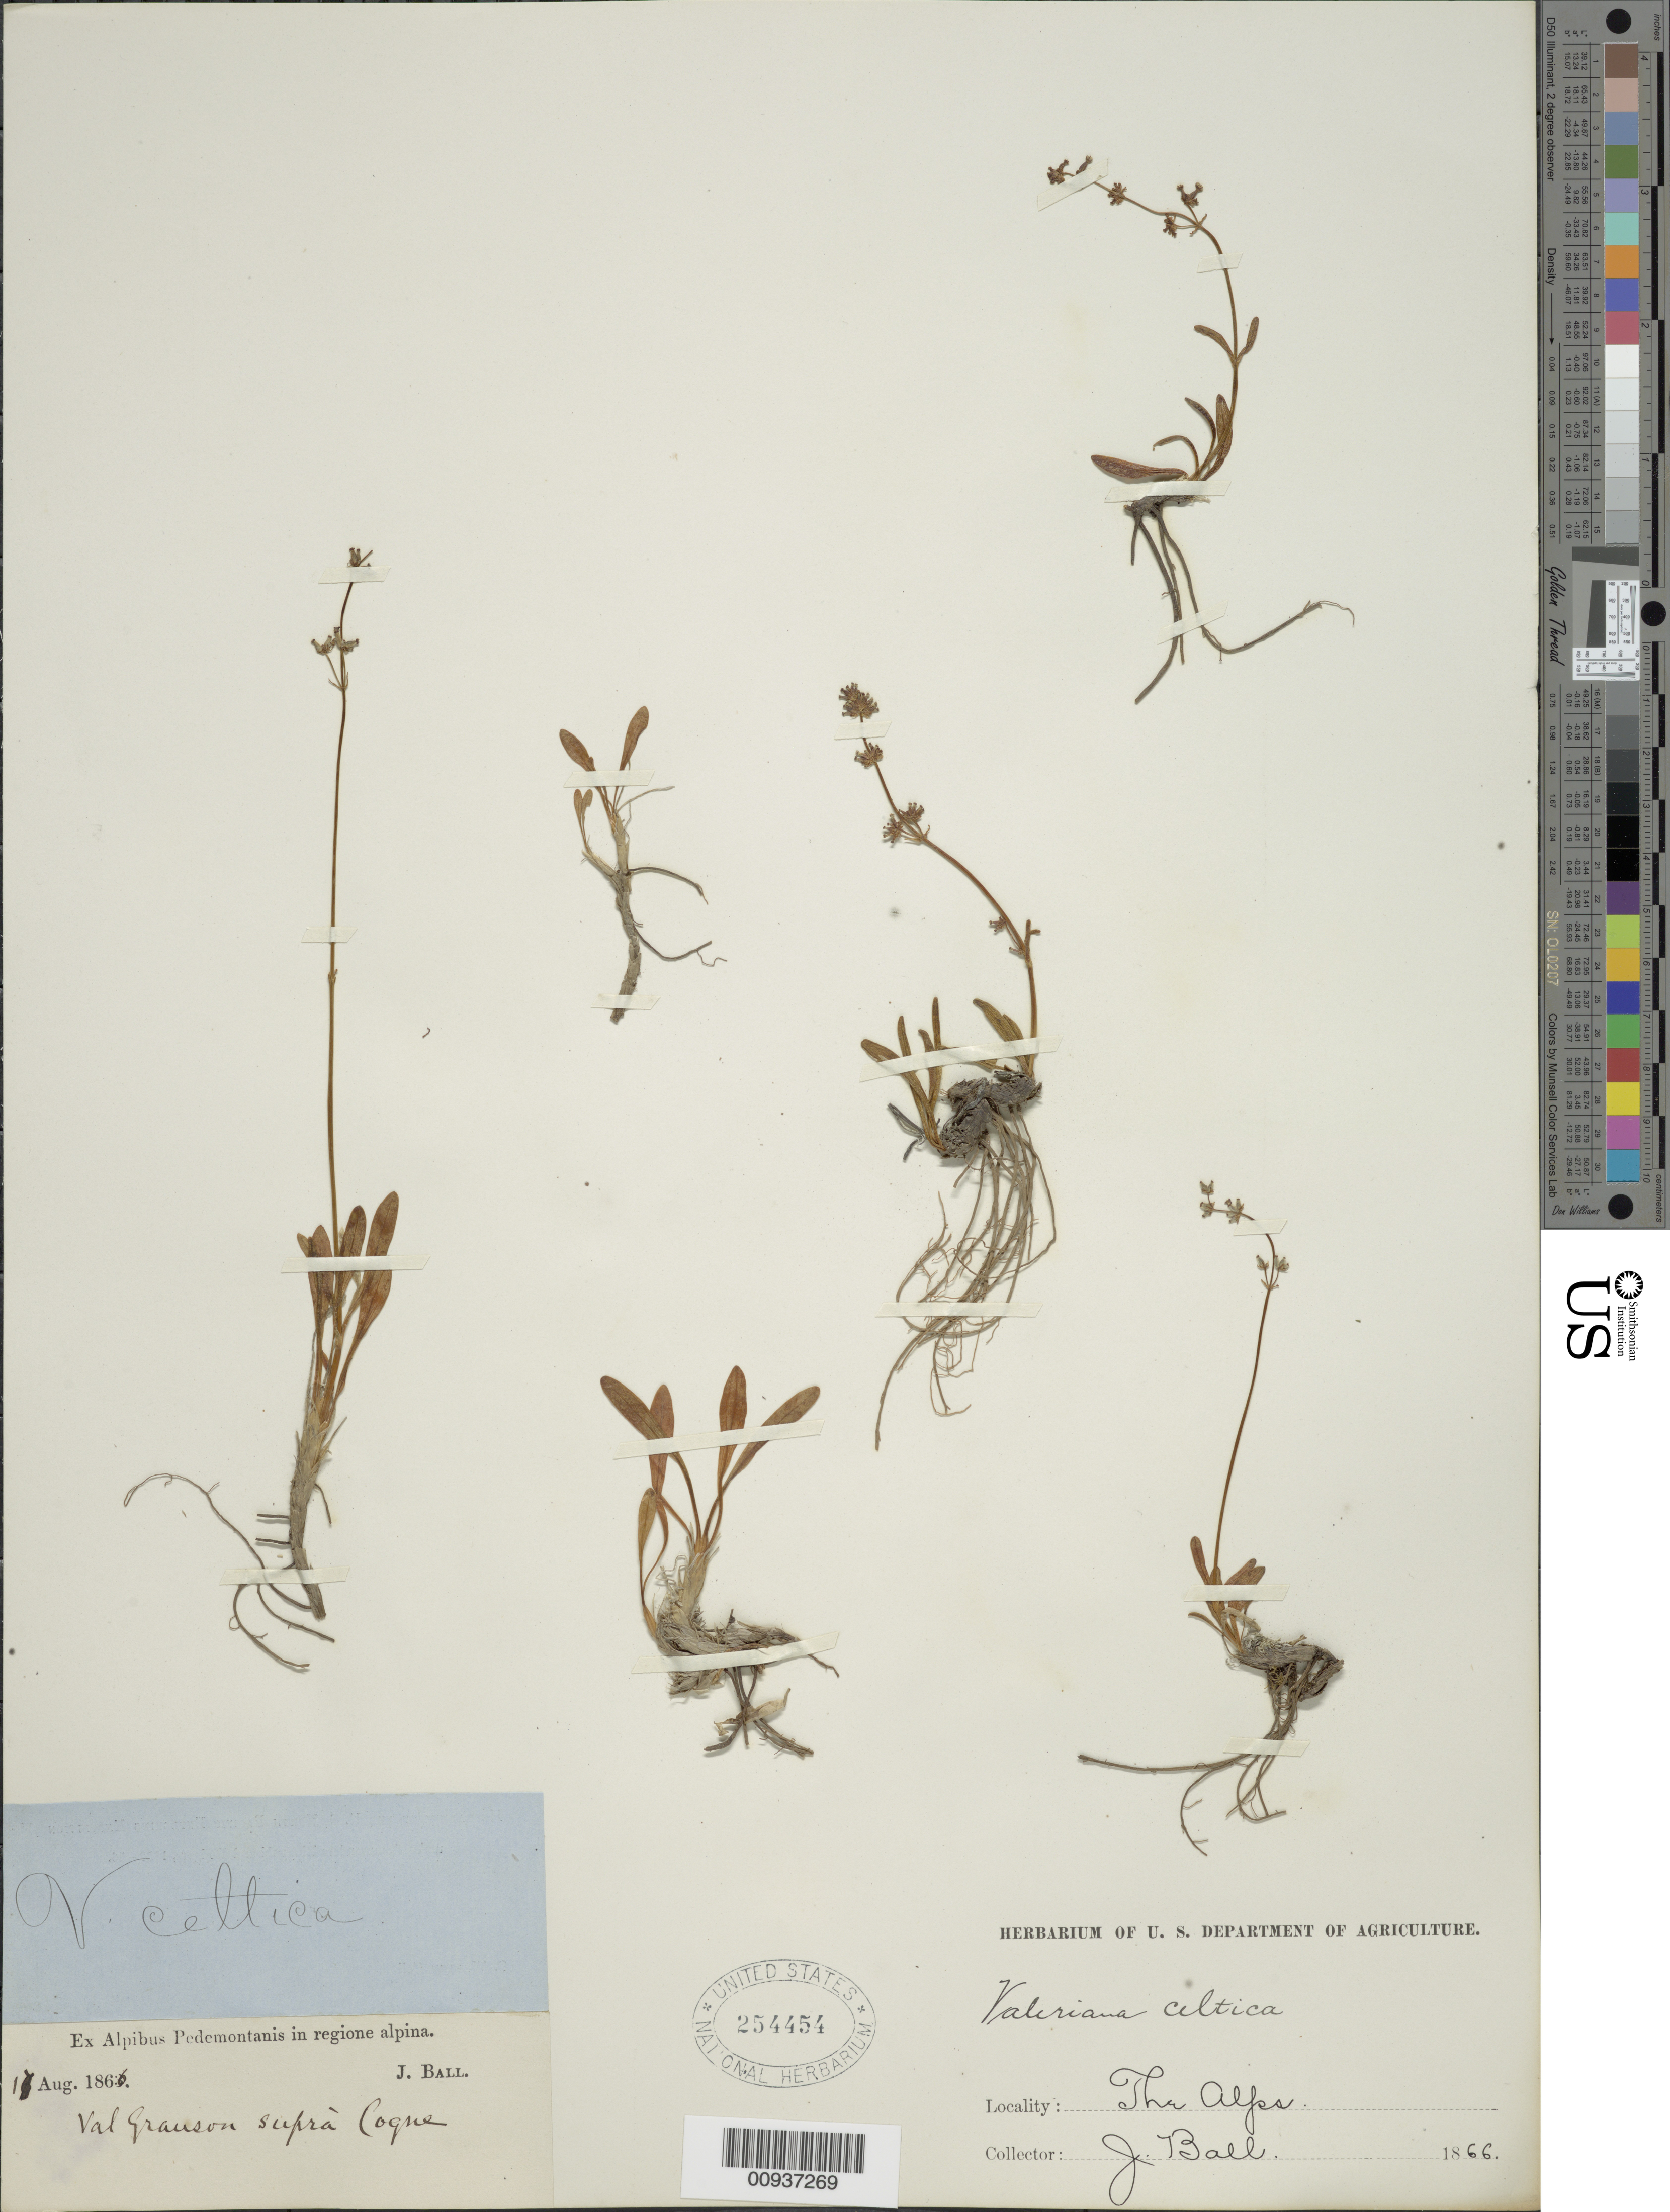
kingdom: Plantae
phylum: Tracheophyta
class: Magnoliopsida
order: Dipsacales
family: Caprifoliaceae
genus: Valeriana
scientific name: Valeriana celtica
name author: L.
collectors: J. Ball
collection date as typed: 01 Aug 1866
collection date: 1866-08-01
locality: The Alps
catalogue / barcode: US 254454